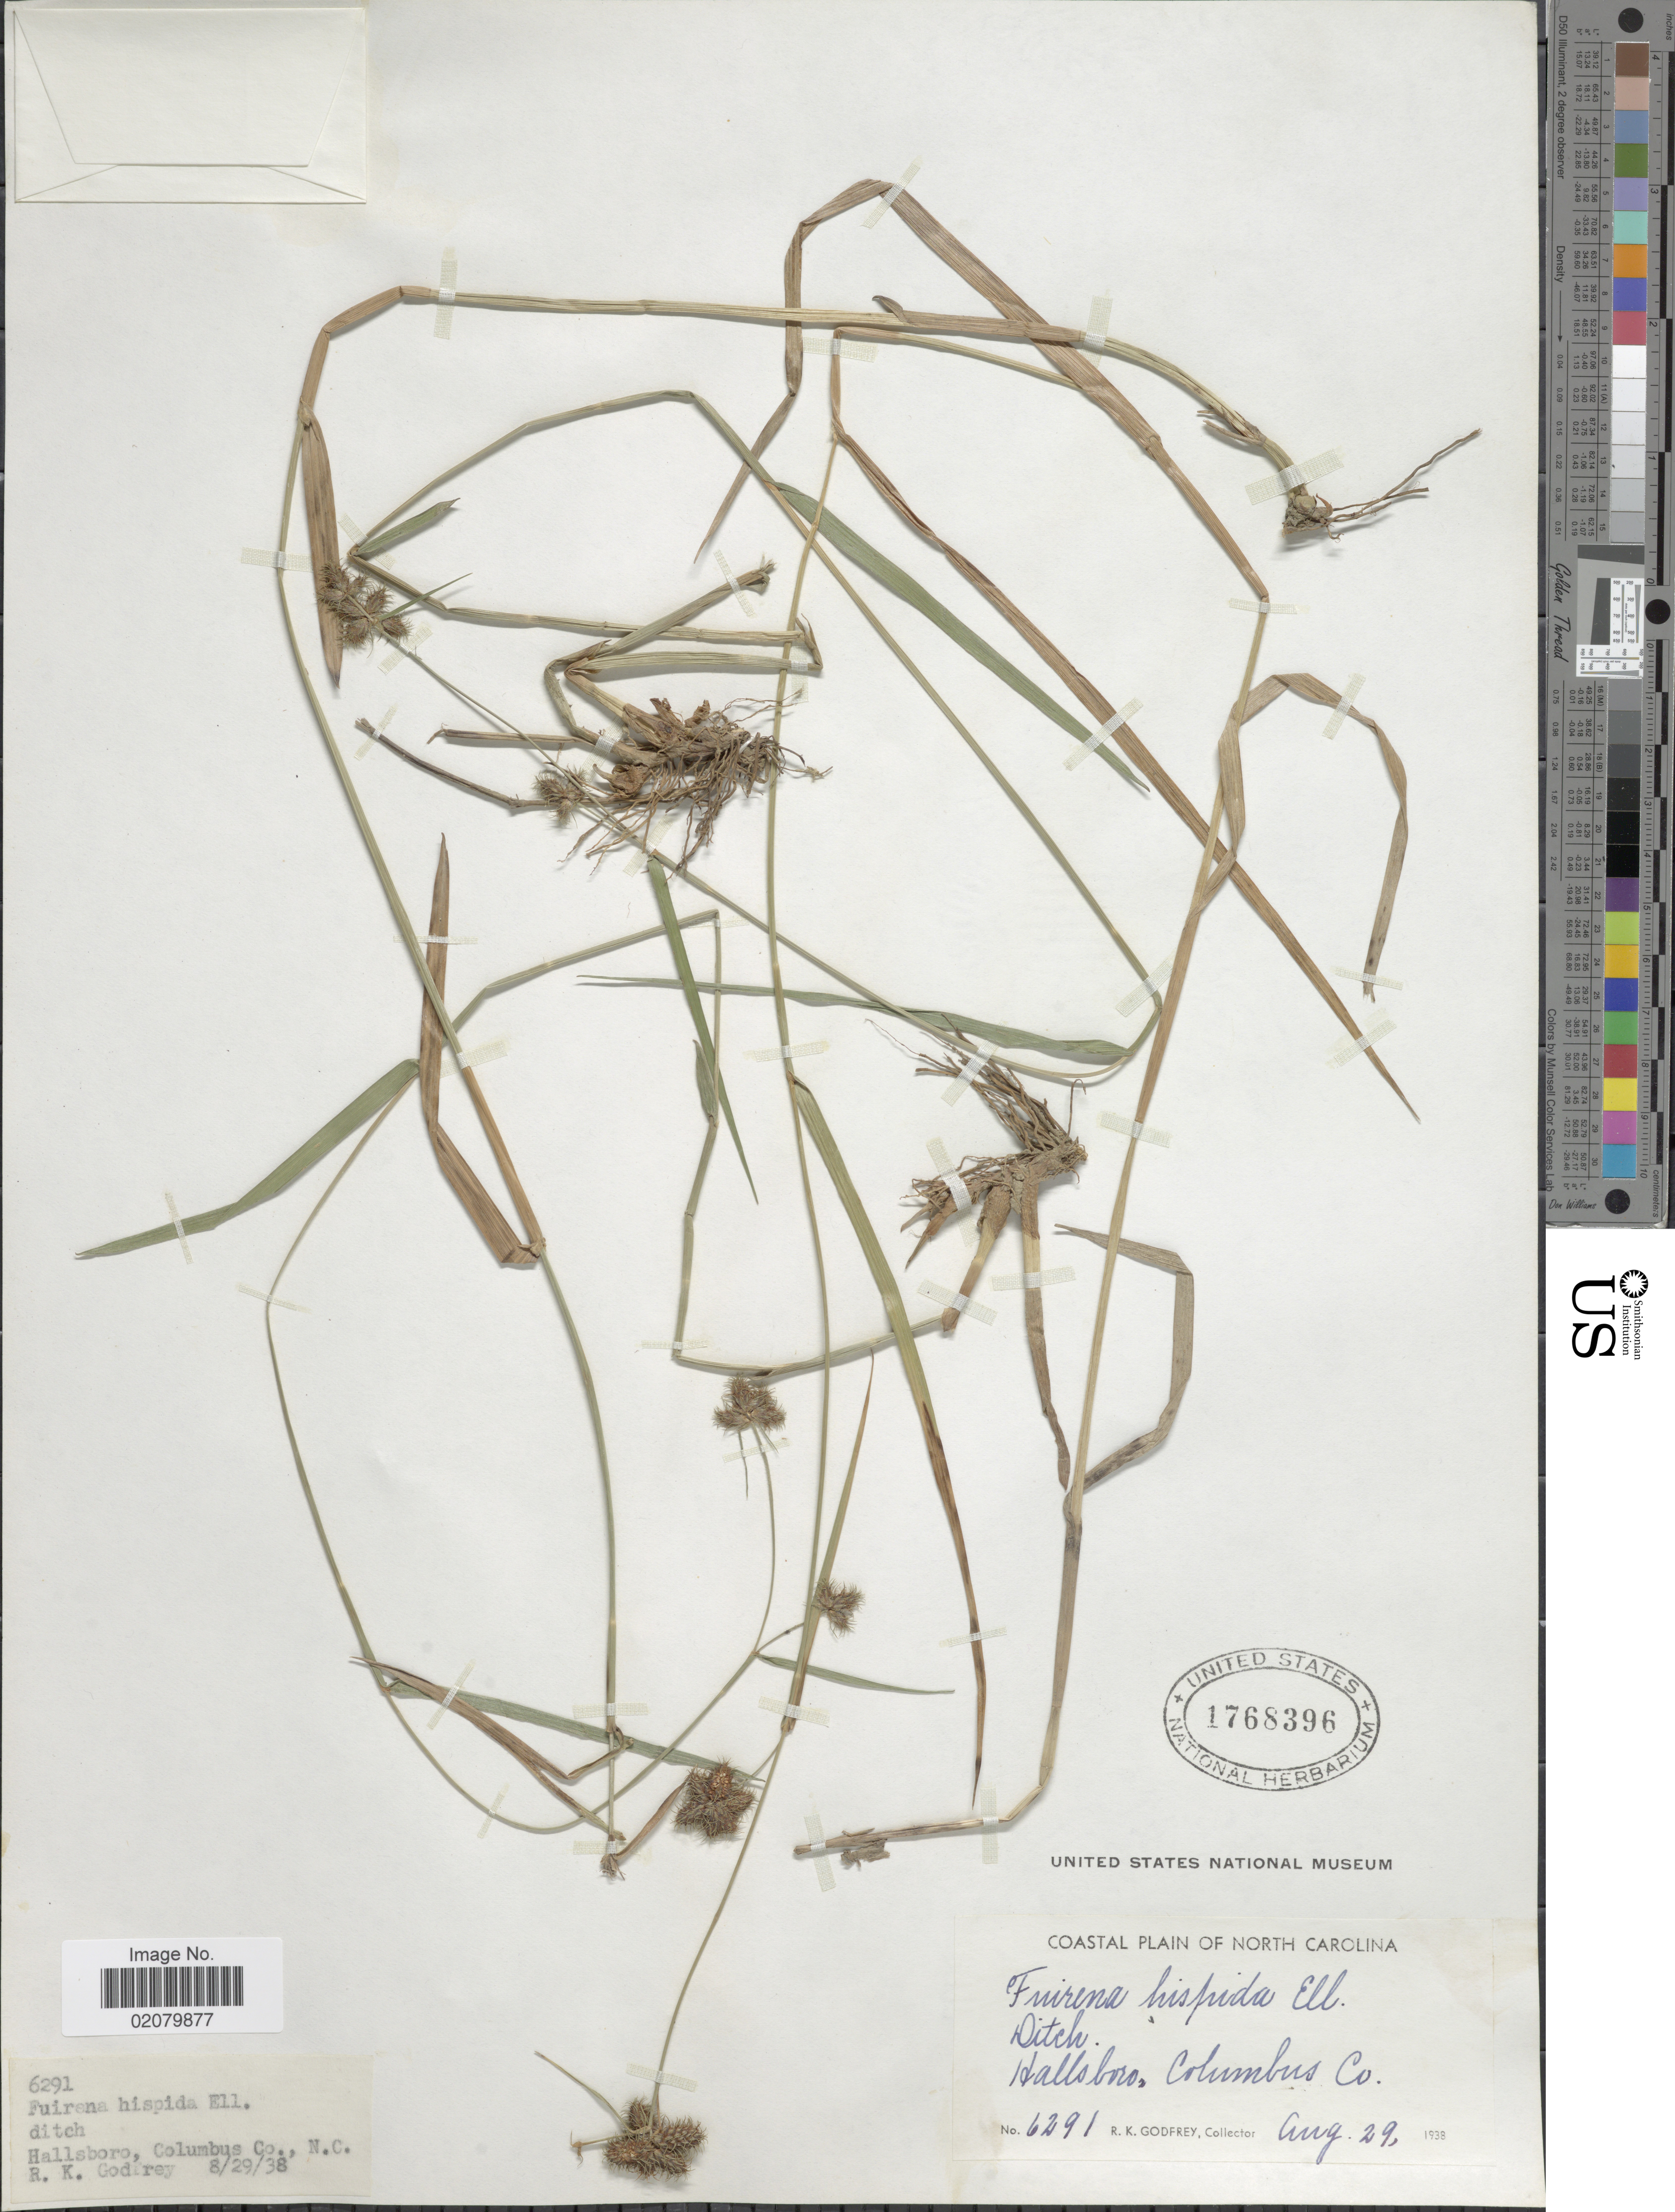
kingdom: Plantae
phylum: Tracheophyta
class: Liliopsida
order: Poales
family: Cyperaceae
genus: Fuirena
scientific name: Fuirena squarrosa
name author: Michx.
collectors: R. K. Godfrey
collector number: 6291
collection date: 1938-08-29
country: United States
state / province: North Carolina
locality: Hallsboro, Colombus Co.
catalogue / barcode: US 1768396